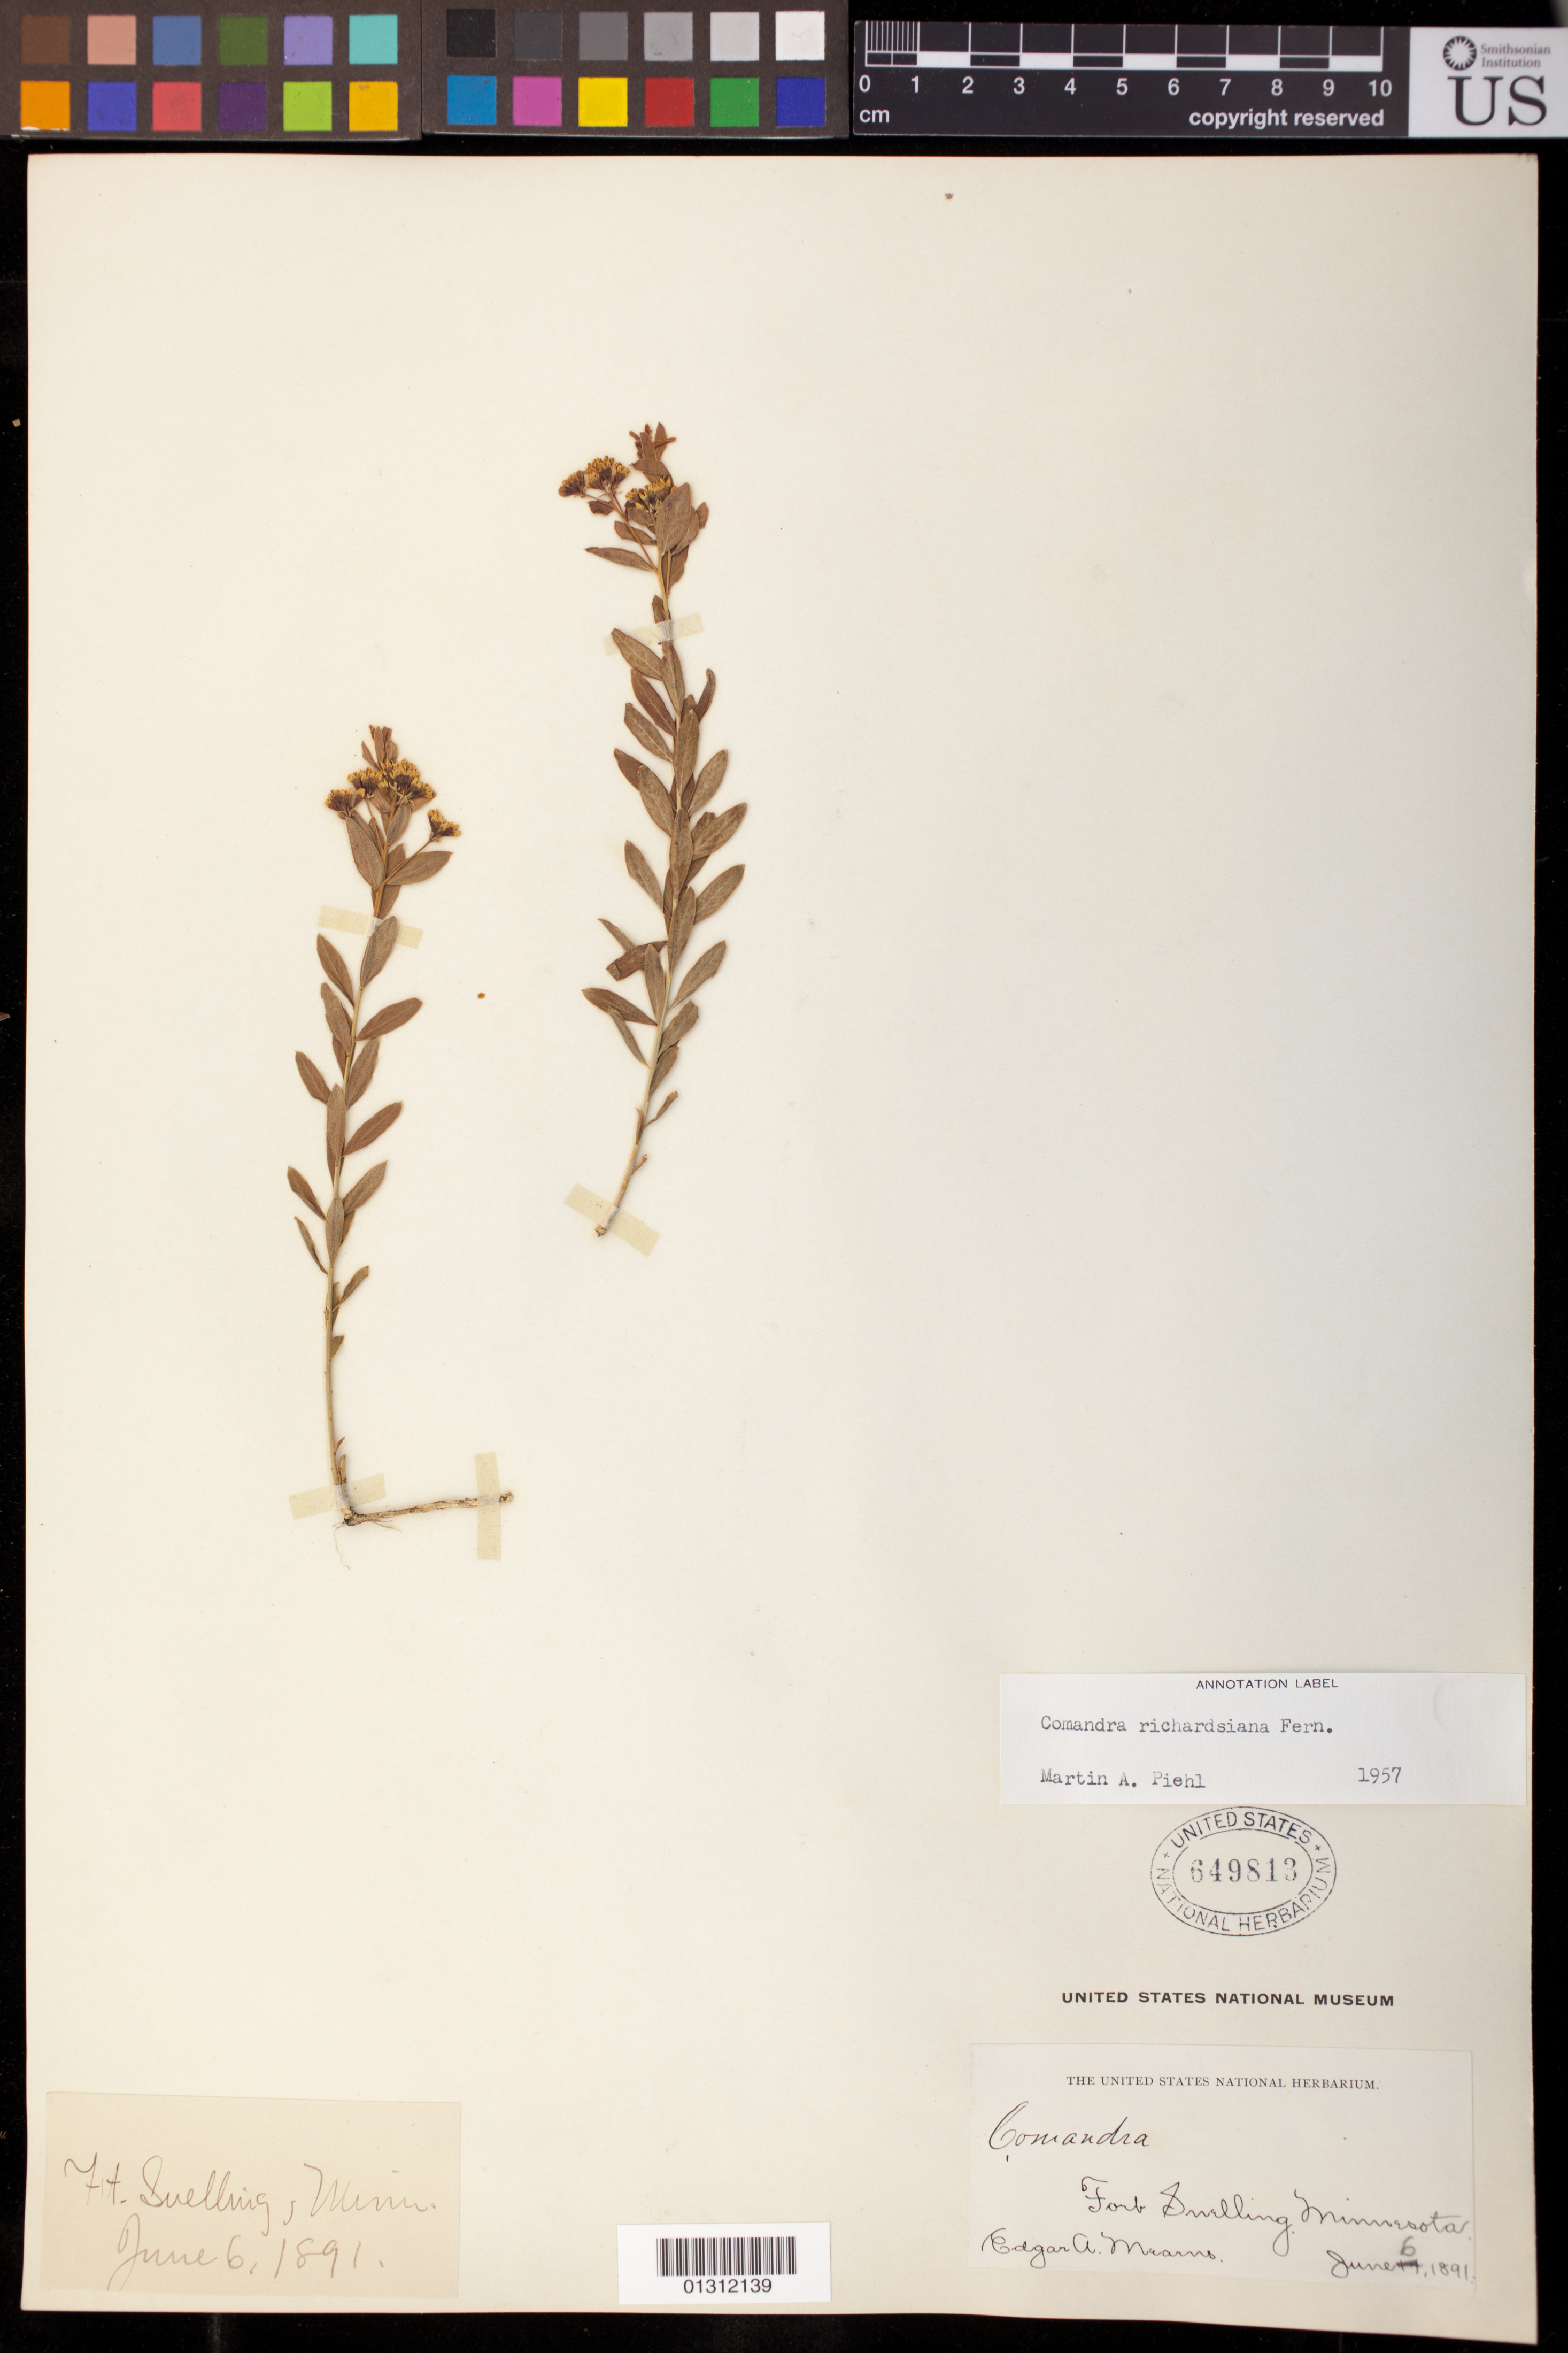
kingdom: Plantae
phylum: Tracheophyta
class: Magnoliopsida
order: Santalales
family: Comandraceae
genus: Comandra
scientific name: Comandra richardsiana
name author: Fernald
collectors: E. A. Mearns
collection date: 1891-06-06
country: United States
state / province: Minnesota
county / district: Hennepin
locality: Fort Snelling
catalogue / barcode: US 649813